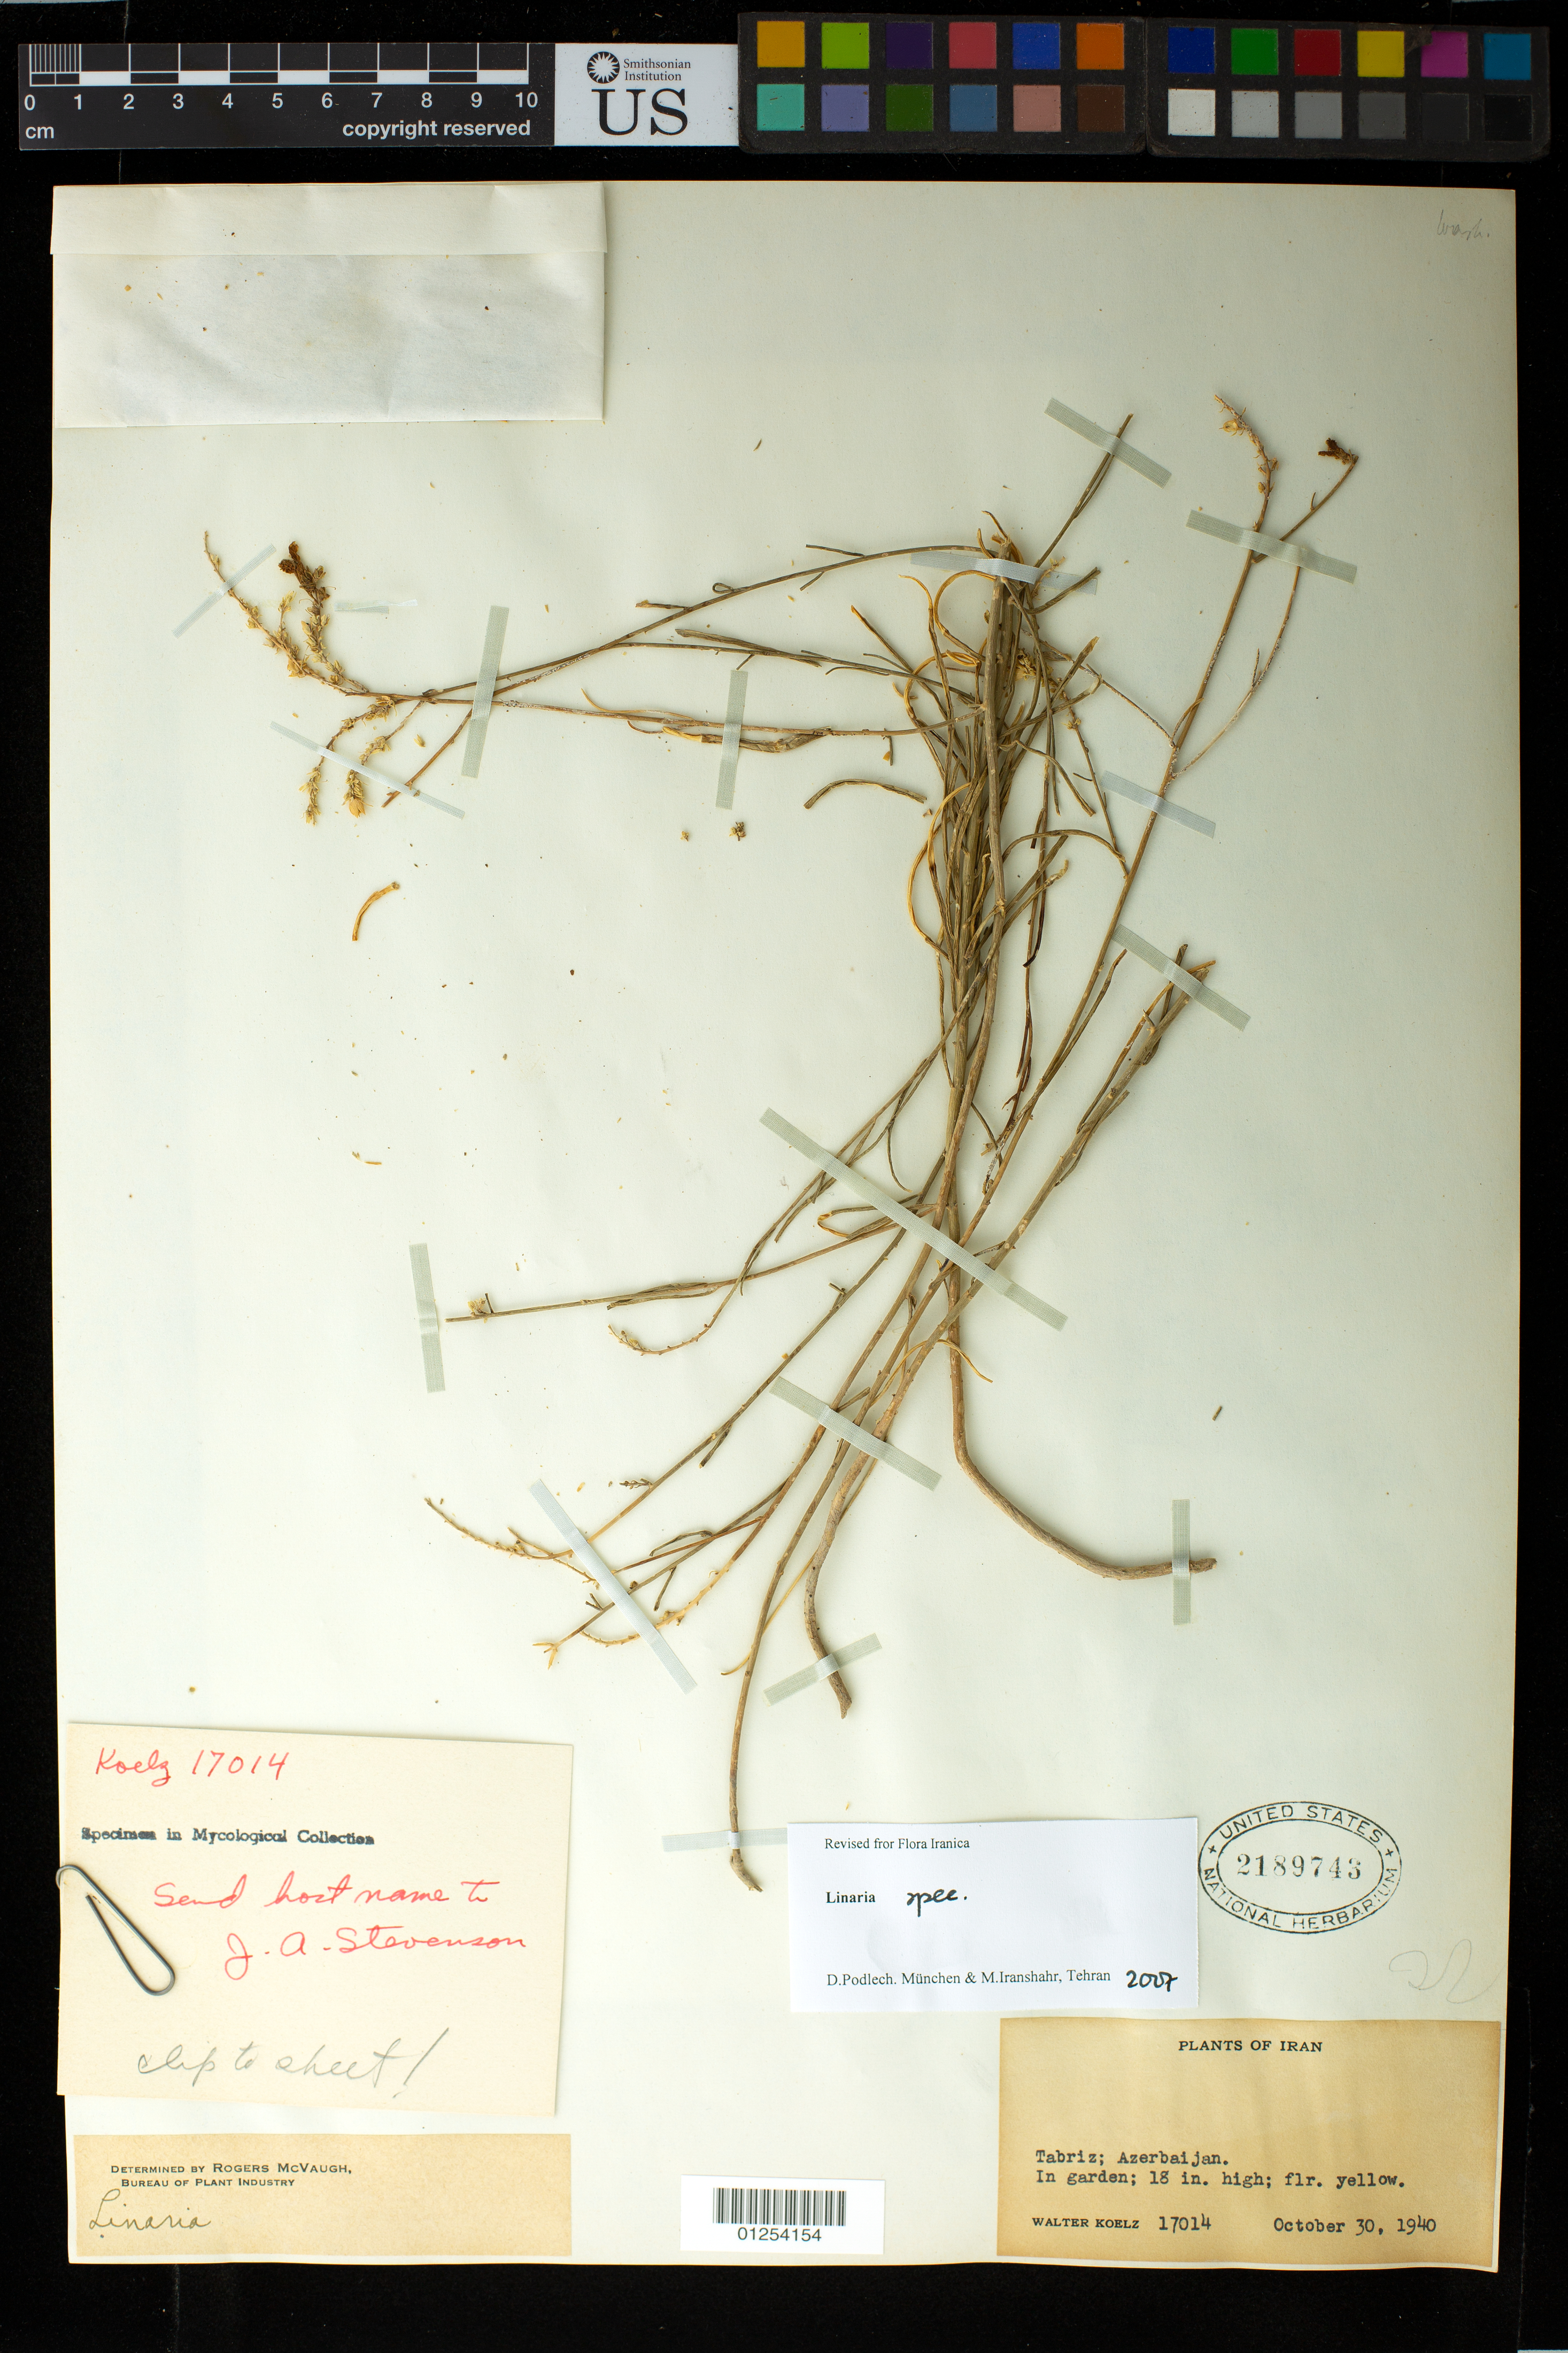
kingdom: Plantae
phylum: Tracheophyta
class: Magnoliopsida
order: Lamiales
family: Plantaginaceae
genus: Linaria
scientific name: Linaria sp.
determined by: Podlech, D.; Iranshahr, M.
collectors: W. N. Koelz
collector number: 17014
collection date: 1940-10-30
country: Iran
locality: Tabriz. Azerbaijan.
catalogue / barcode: US 2189743